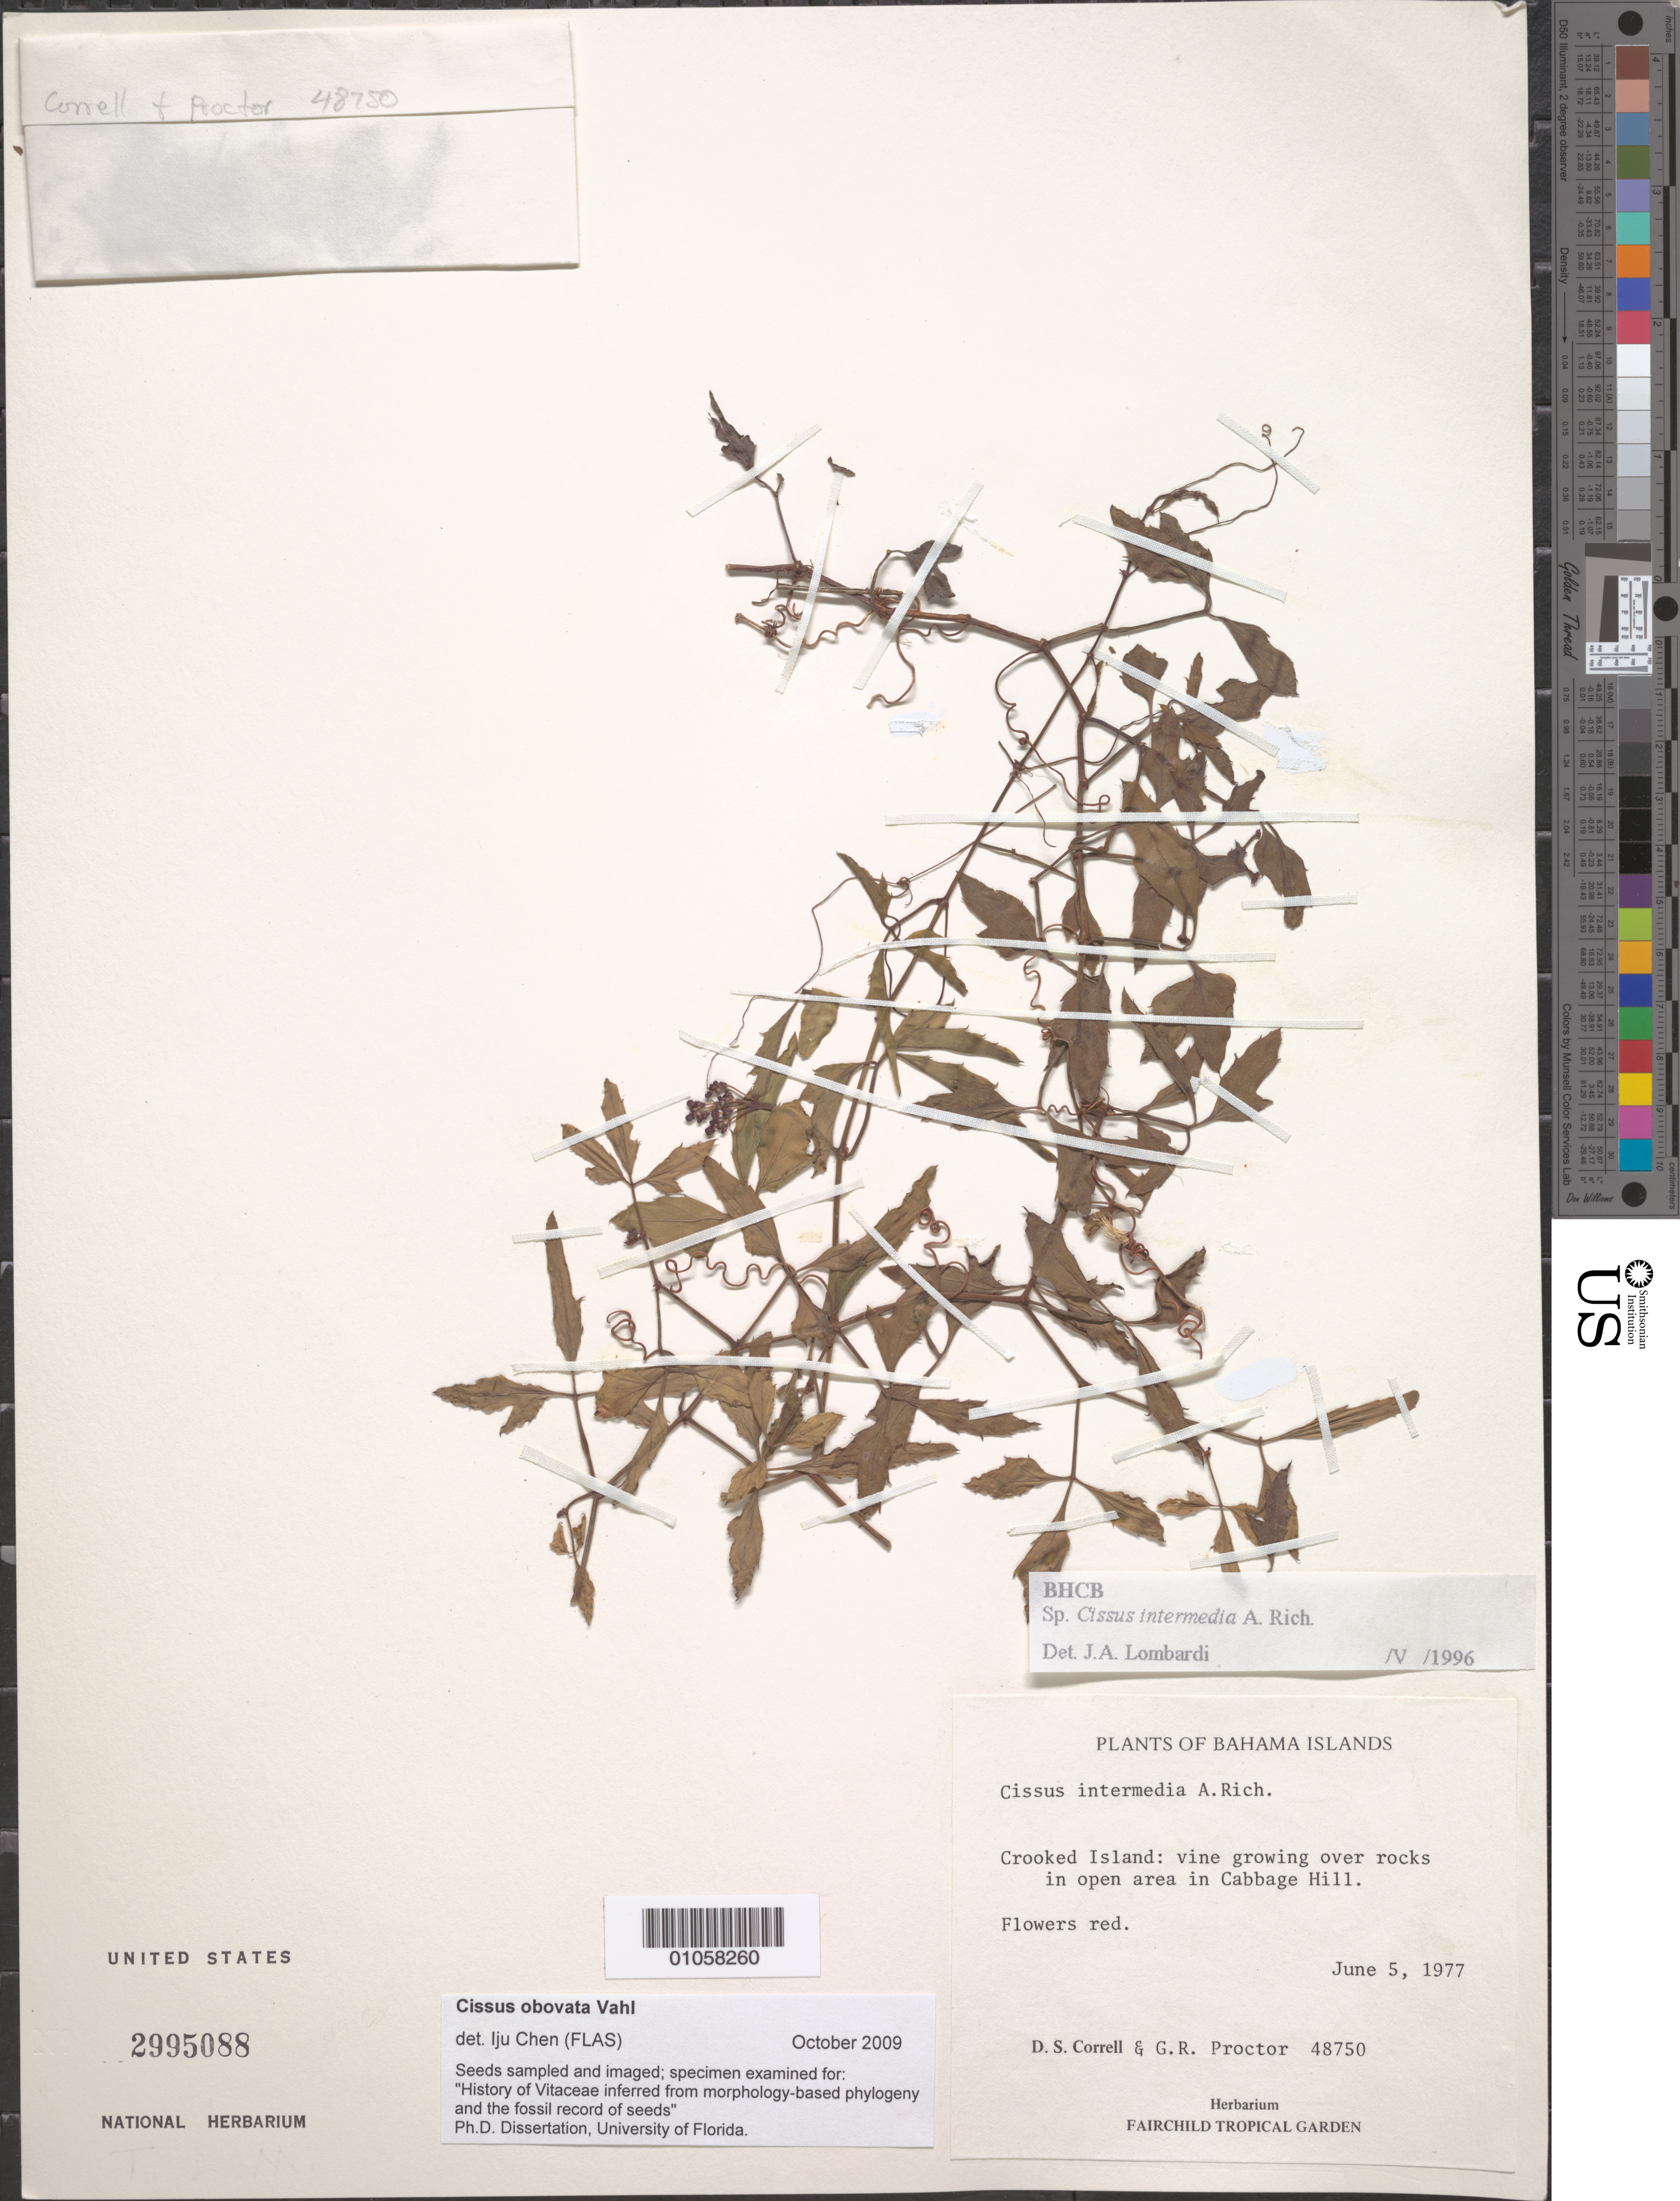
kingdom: Plantae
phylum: Tracheophyta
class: Magnoliopsida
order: Vitales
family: Vitaceae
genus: Cissus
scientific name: Cissus obovata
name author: Vahl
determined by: Chen, I.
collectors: D. S. Correll & G. R. Proctor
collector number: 48750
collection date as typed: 05 Jun 1977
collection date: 1977-06-05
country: Bahamas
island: Crooked I.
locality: Cabbage Hill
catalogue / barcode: US 2995088